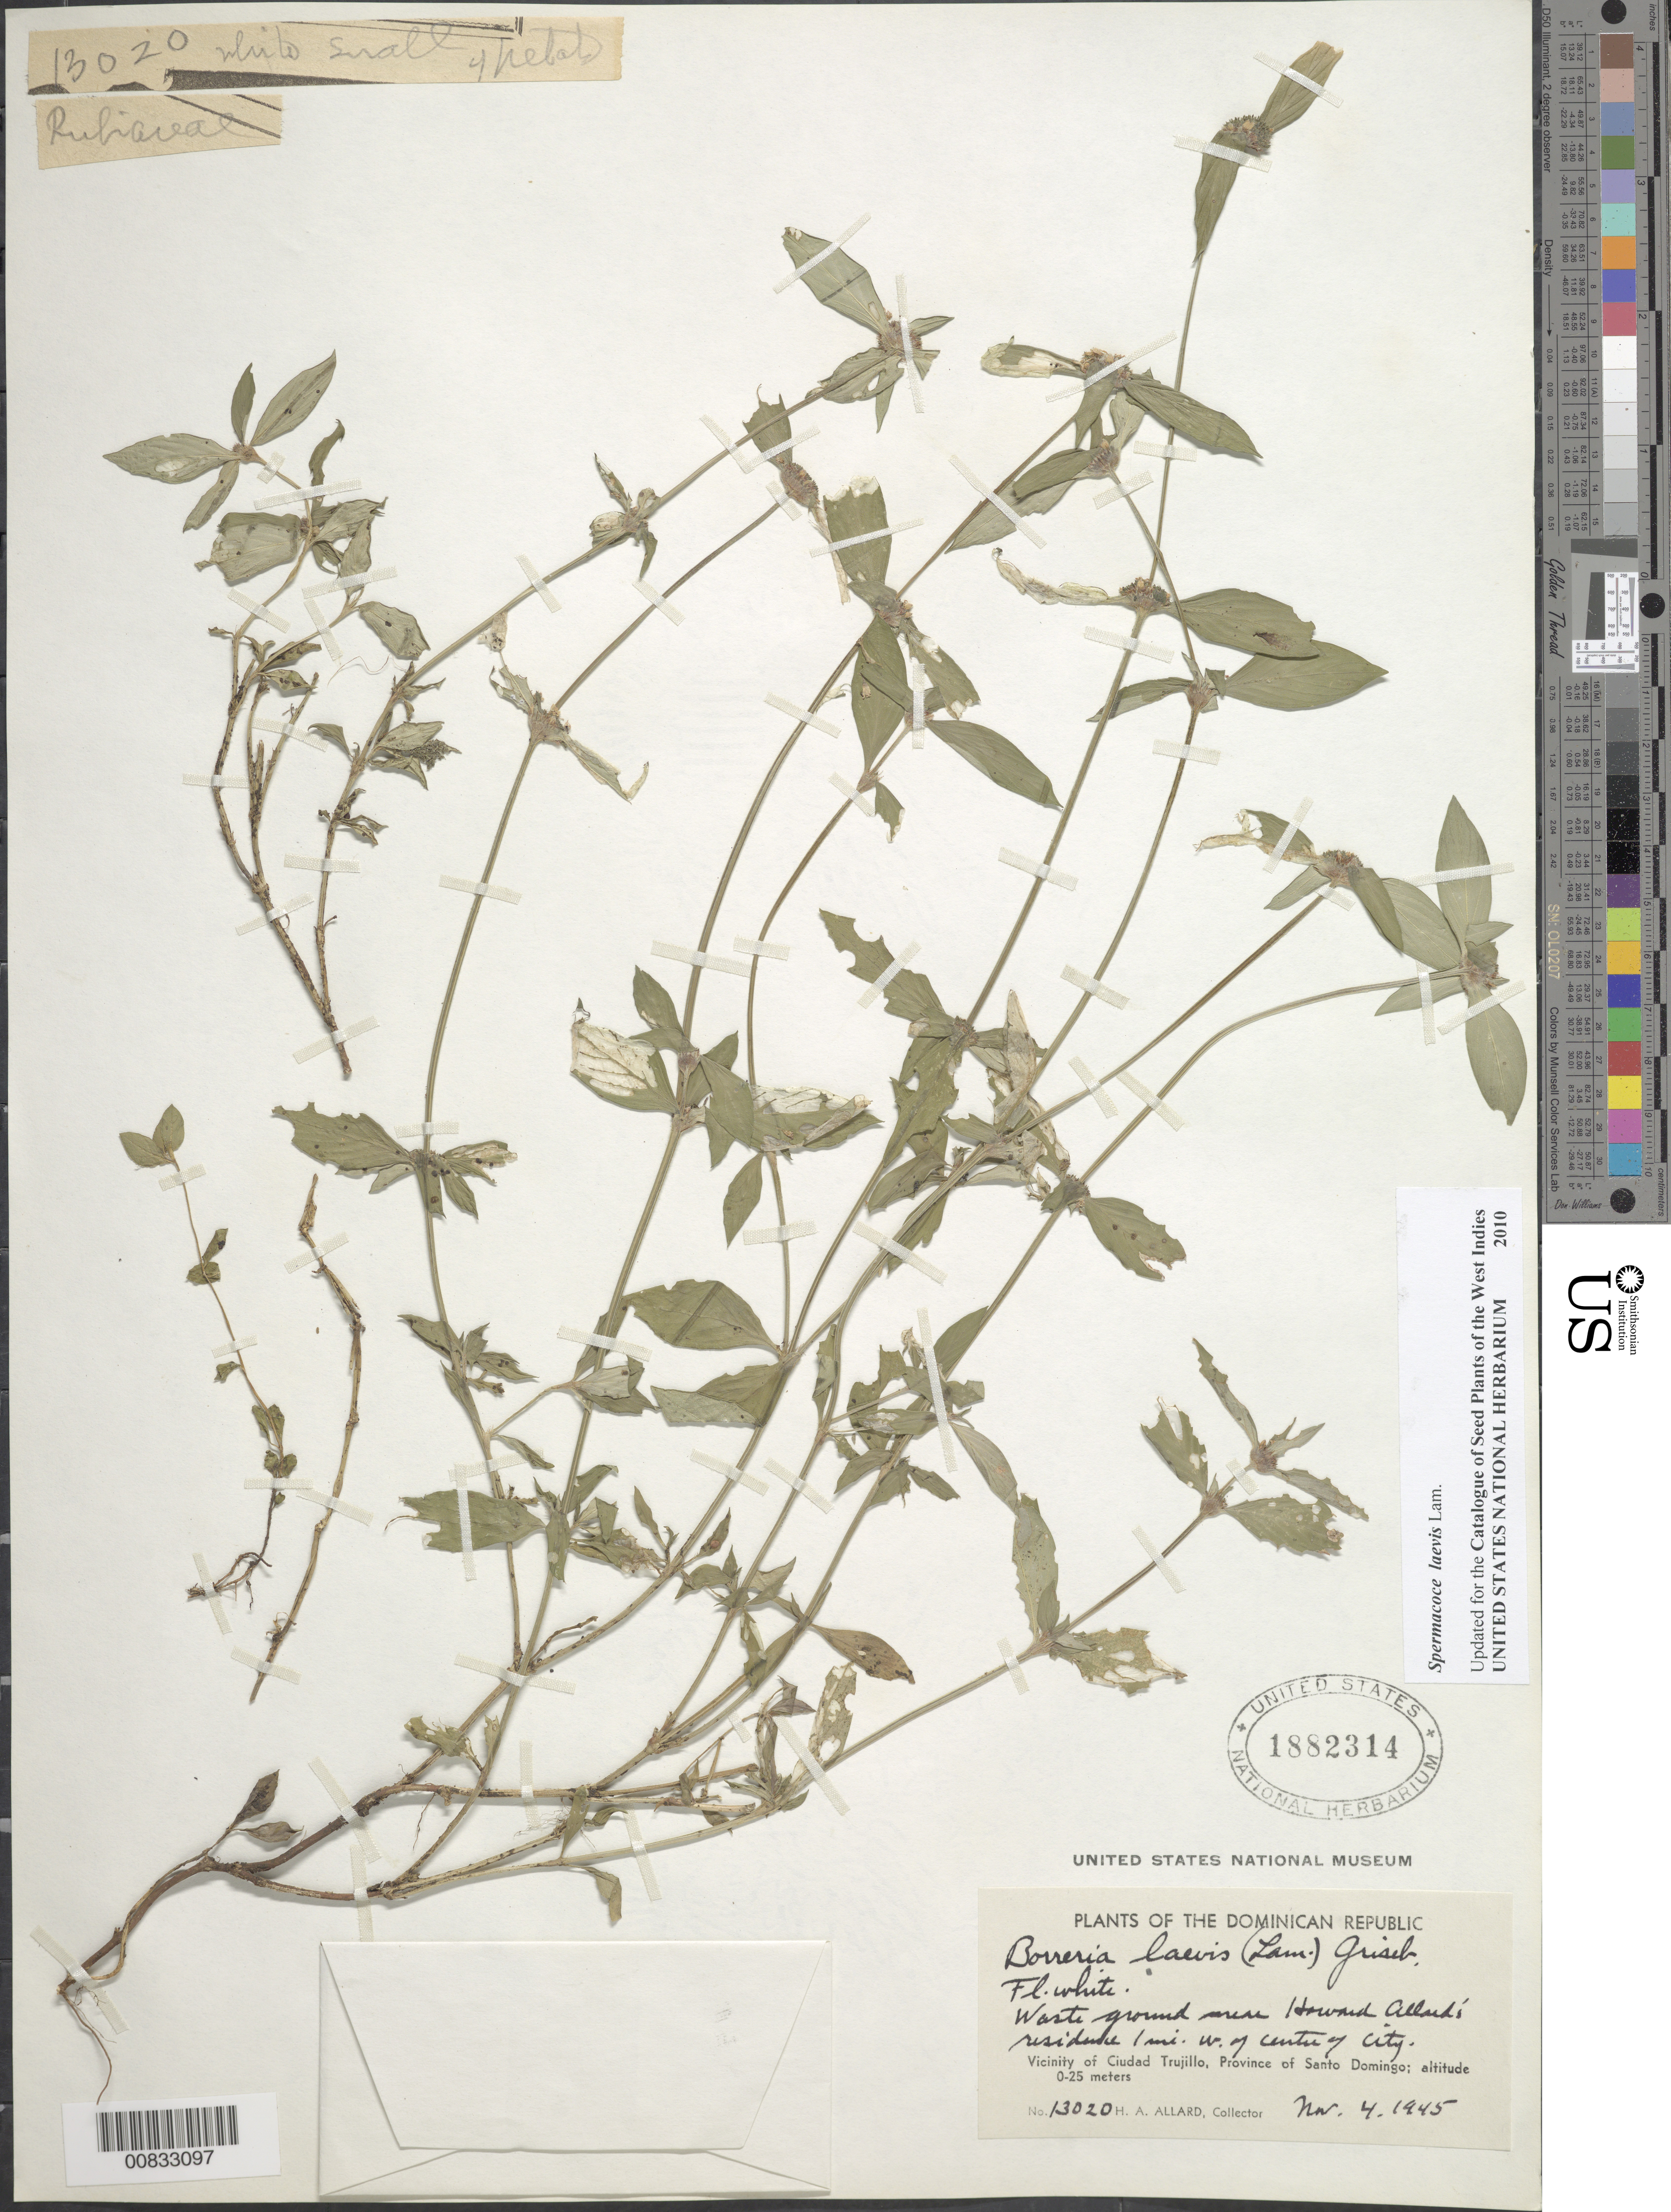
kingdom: Plantae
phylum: Tracheophyta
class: Magnoliopsida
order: Gentianales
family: Rubiaceae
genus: Spermacoce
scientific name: Spermacoce laevis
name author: Lam.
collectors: H. A. Allard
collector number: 13020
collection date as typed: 04 Nov 1945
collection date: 1945-11-04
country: Dominican Republic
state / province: Distrito Nacional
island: Hispaniola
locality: Vicinity of Santo Domingo City, near Howard Allard's residence, 1 mile W of center of city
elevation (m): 0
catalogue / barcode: US 1882314